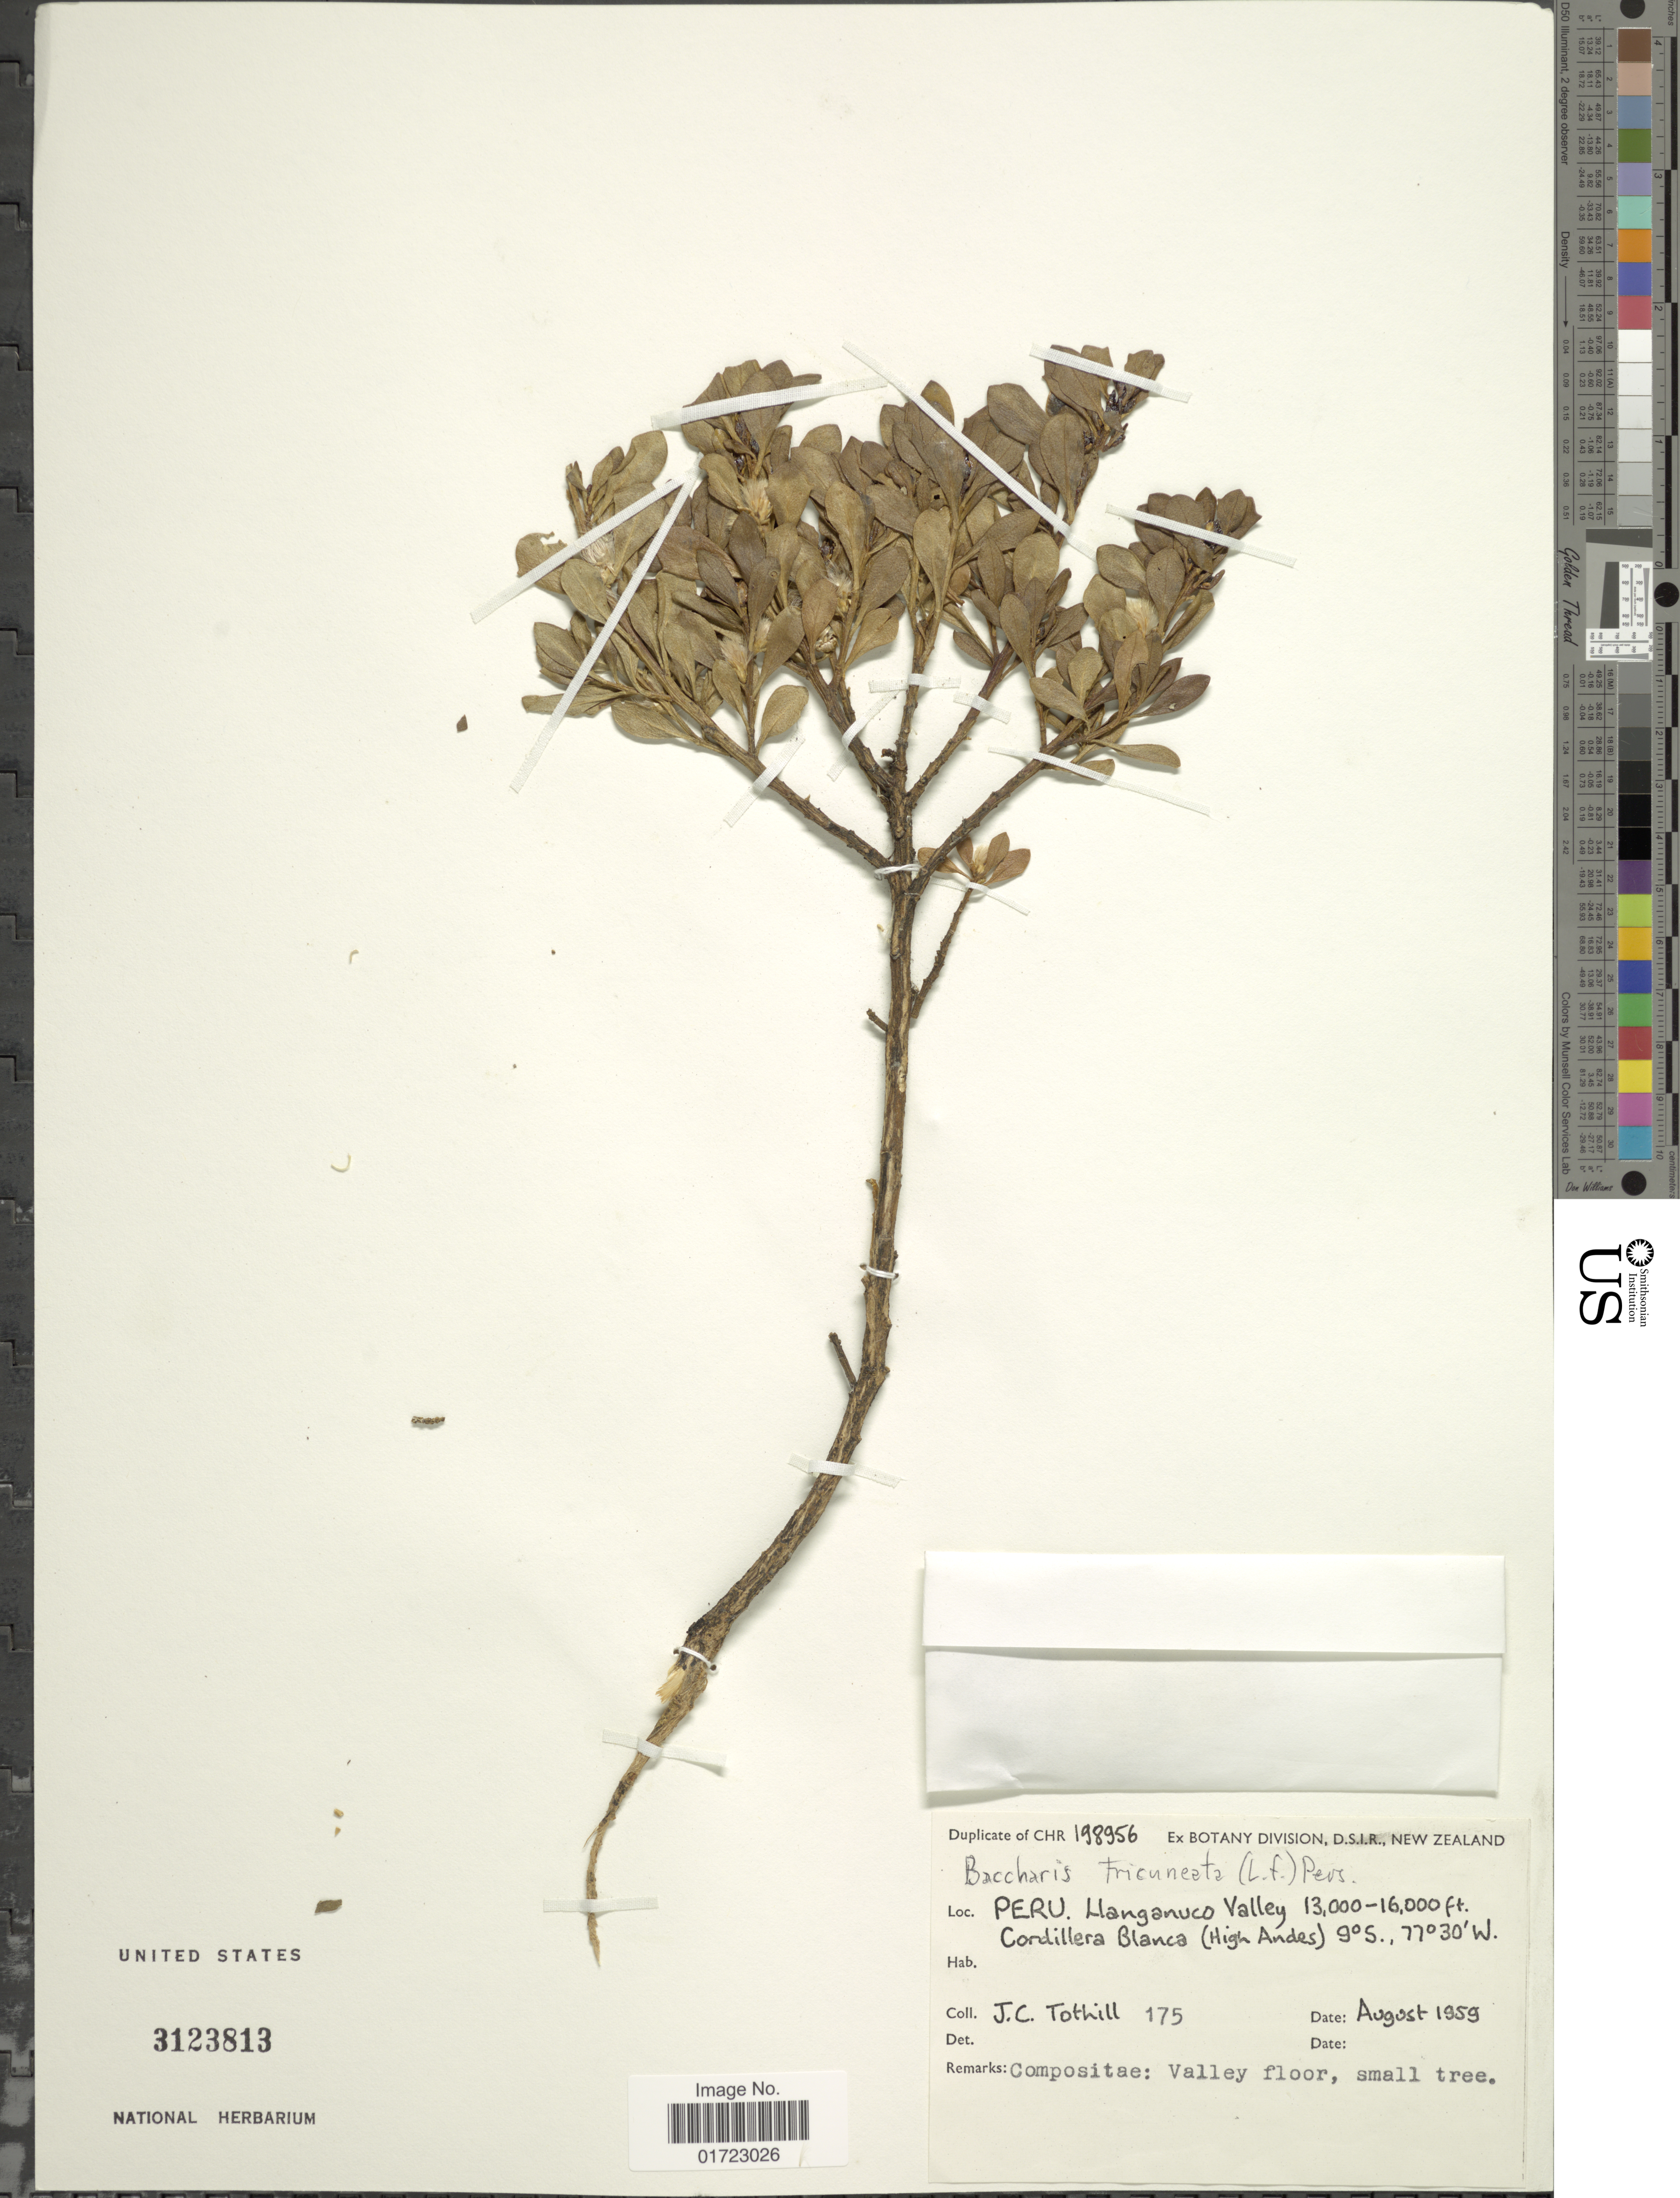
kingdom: Plantae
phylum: Tracheophyta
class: Magnoliopsida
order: Asterales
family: Asteraceae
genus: Baccharis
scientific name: Baccharis papillosa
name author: Rusby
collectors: J. C. Tothill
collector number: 175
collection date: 1959-08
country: Peru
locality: Llanganuco Valley. Cordillera Blanca (High Andes)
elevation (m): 3962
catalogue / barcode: US 3123813